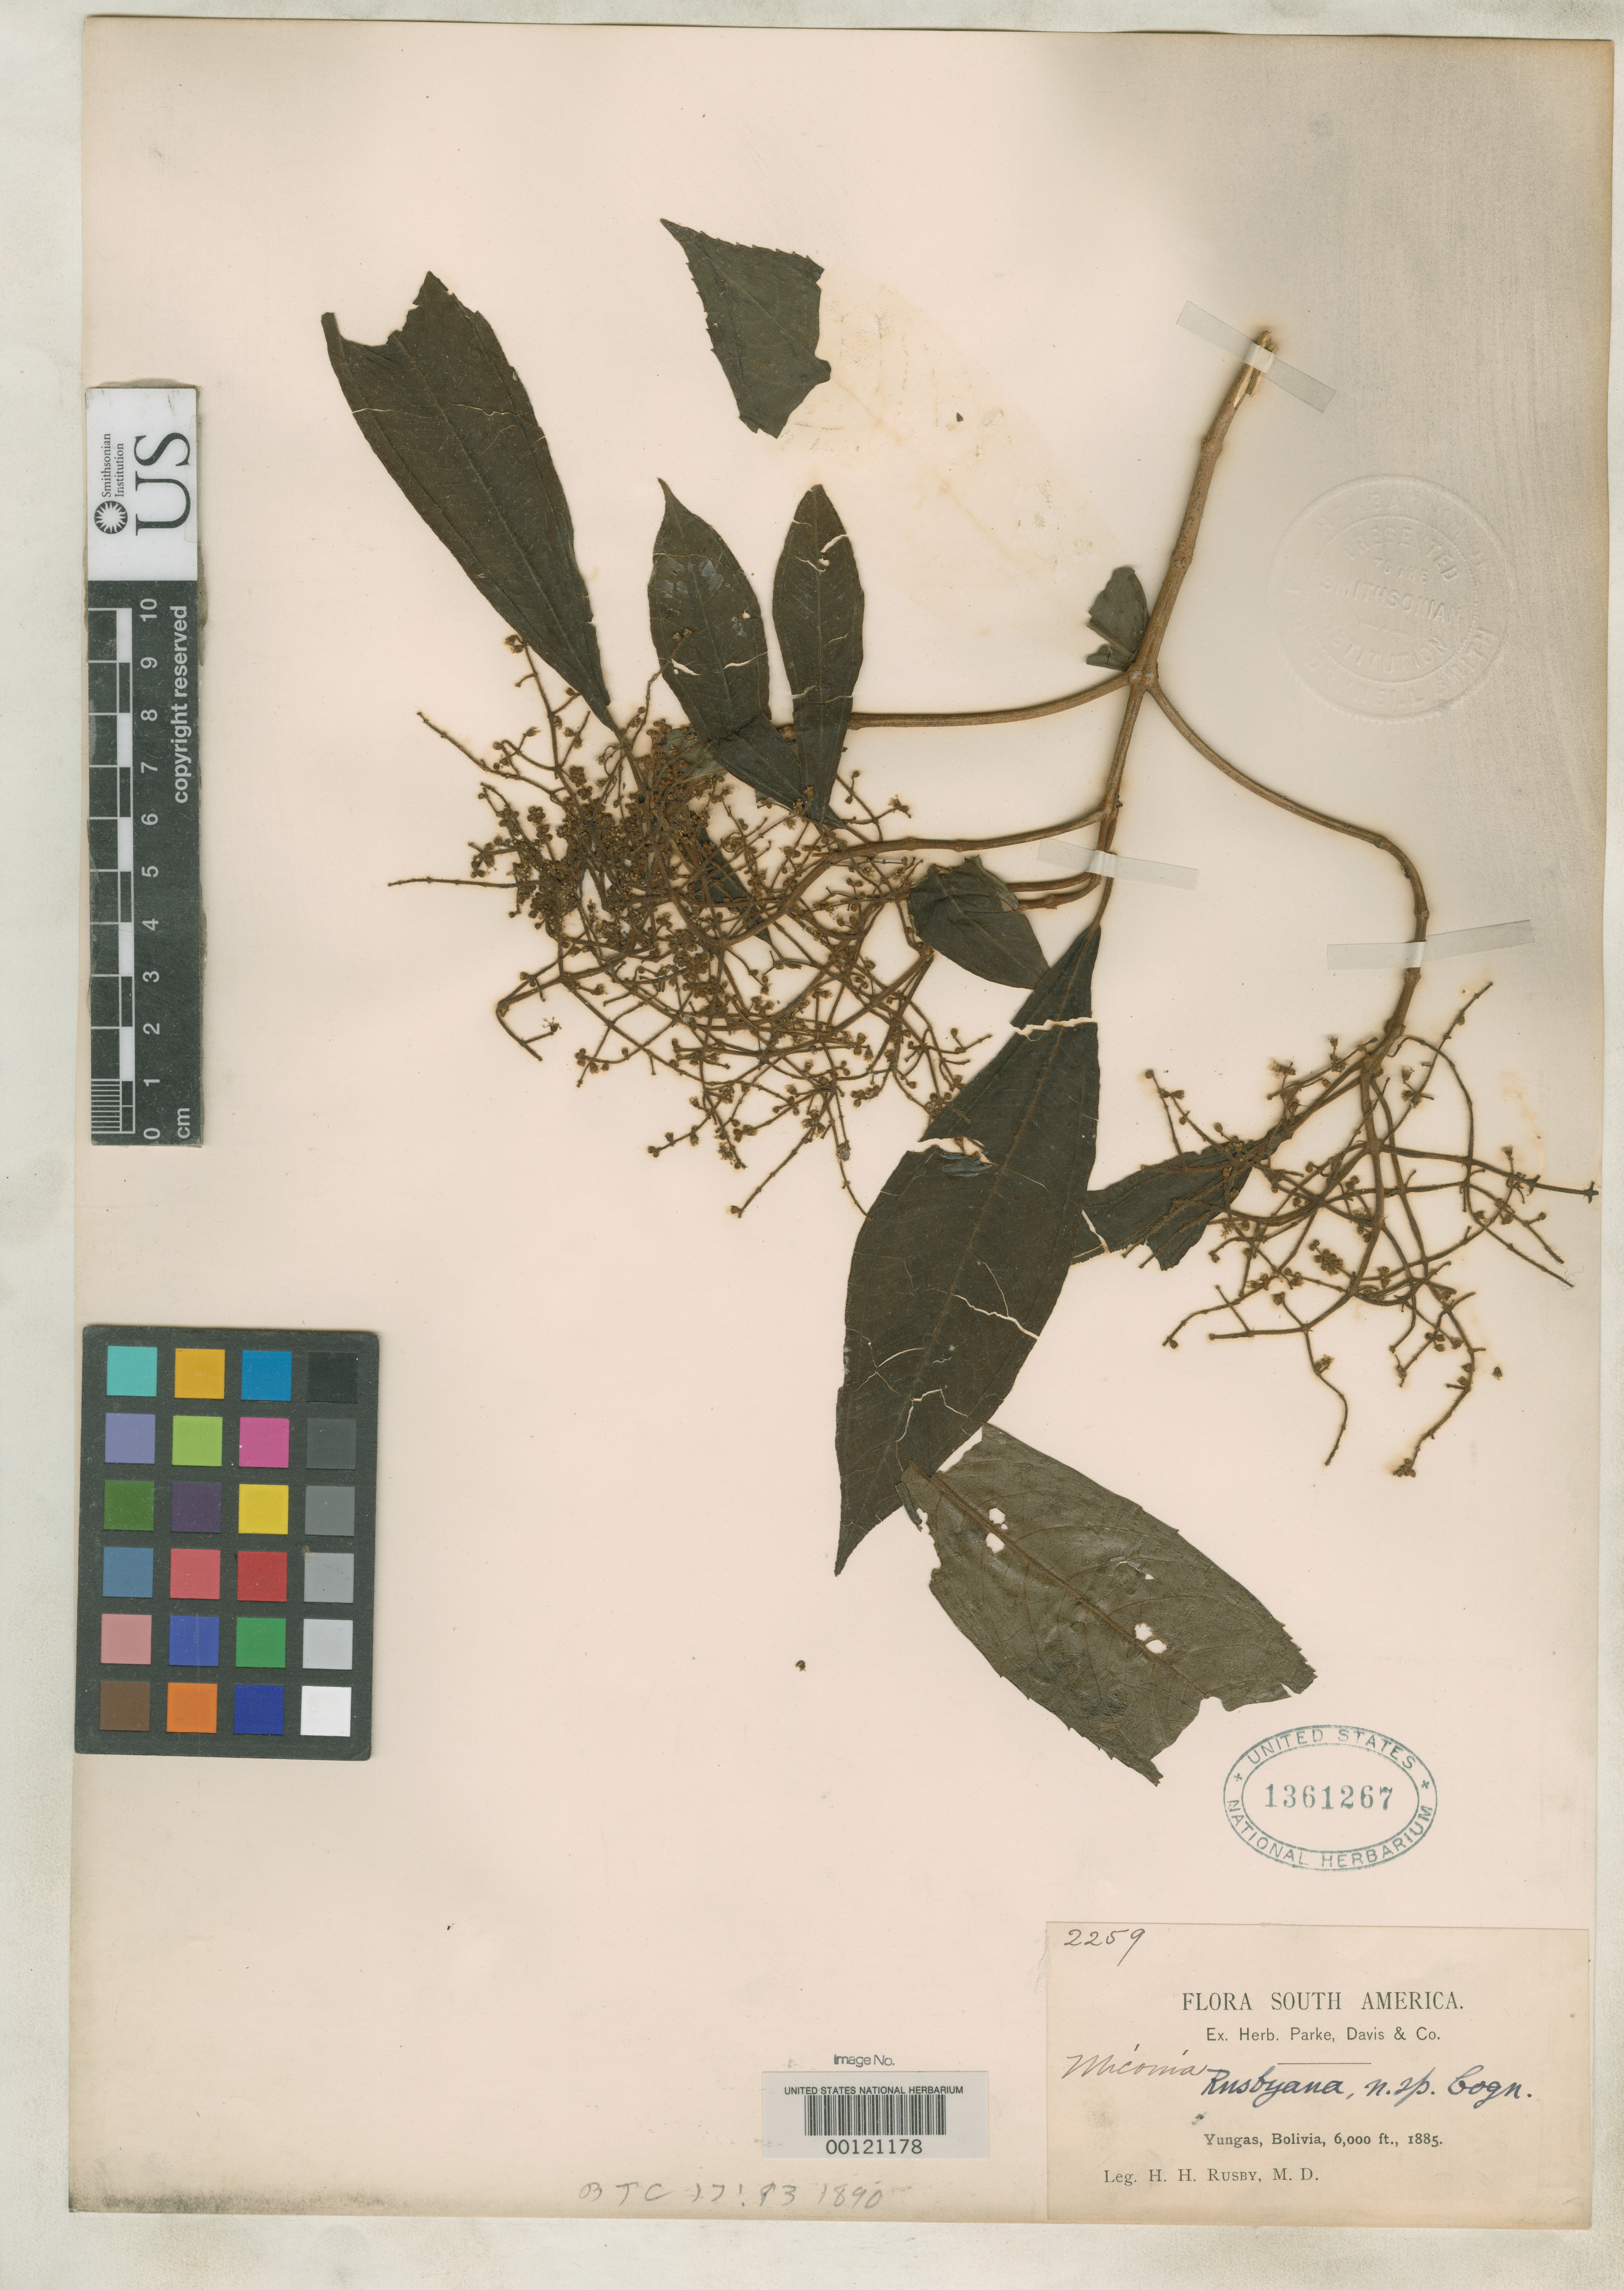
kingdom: Plantae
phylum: Tracheophyta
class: Magnoliopsida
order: Myrtales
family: Melastomataceae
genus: Miconia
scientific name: Miconia rusbyana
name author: Cogn.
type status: Isotype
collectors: H. H. Rusby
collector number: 2259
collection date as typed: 1885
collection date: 1885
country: Bolivia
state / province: La Páz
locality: Yungas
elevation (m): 1829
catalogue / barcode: US 1361267